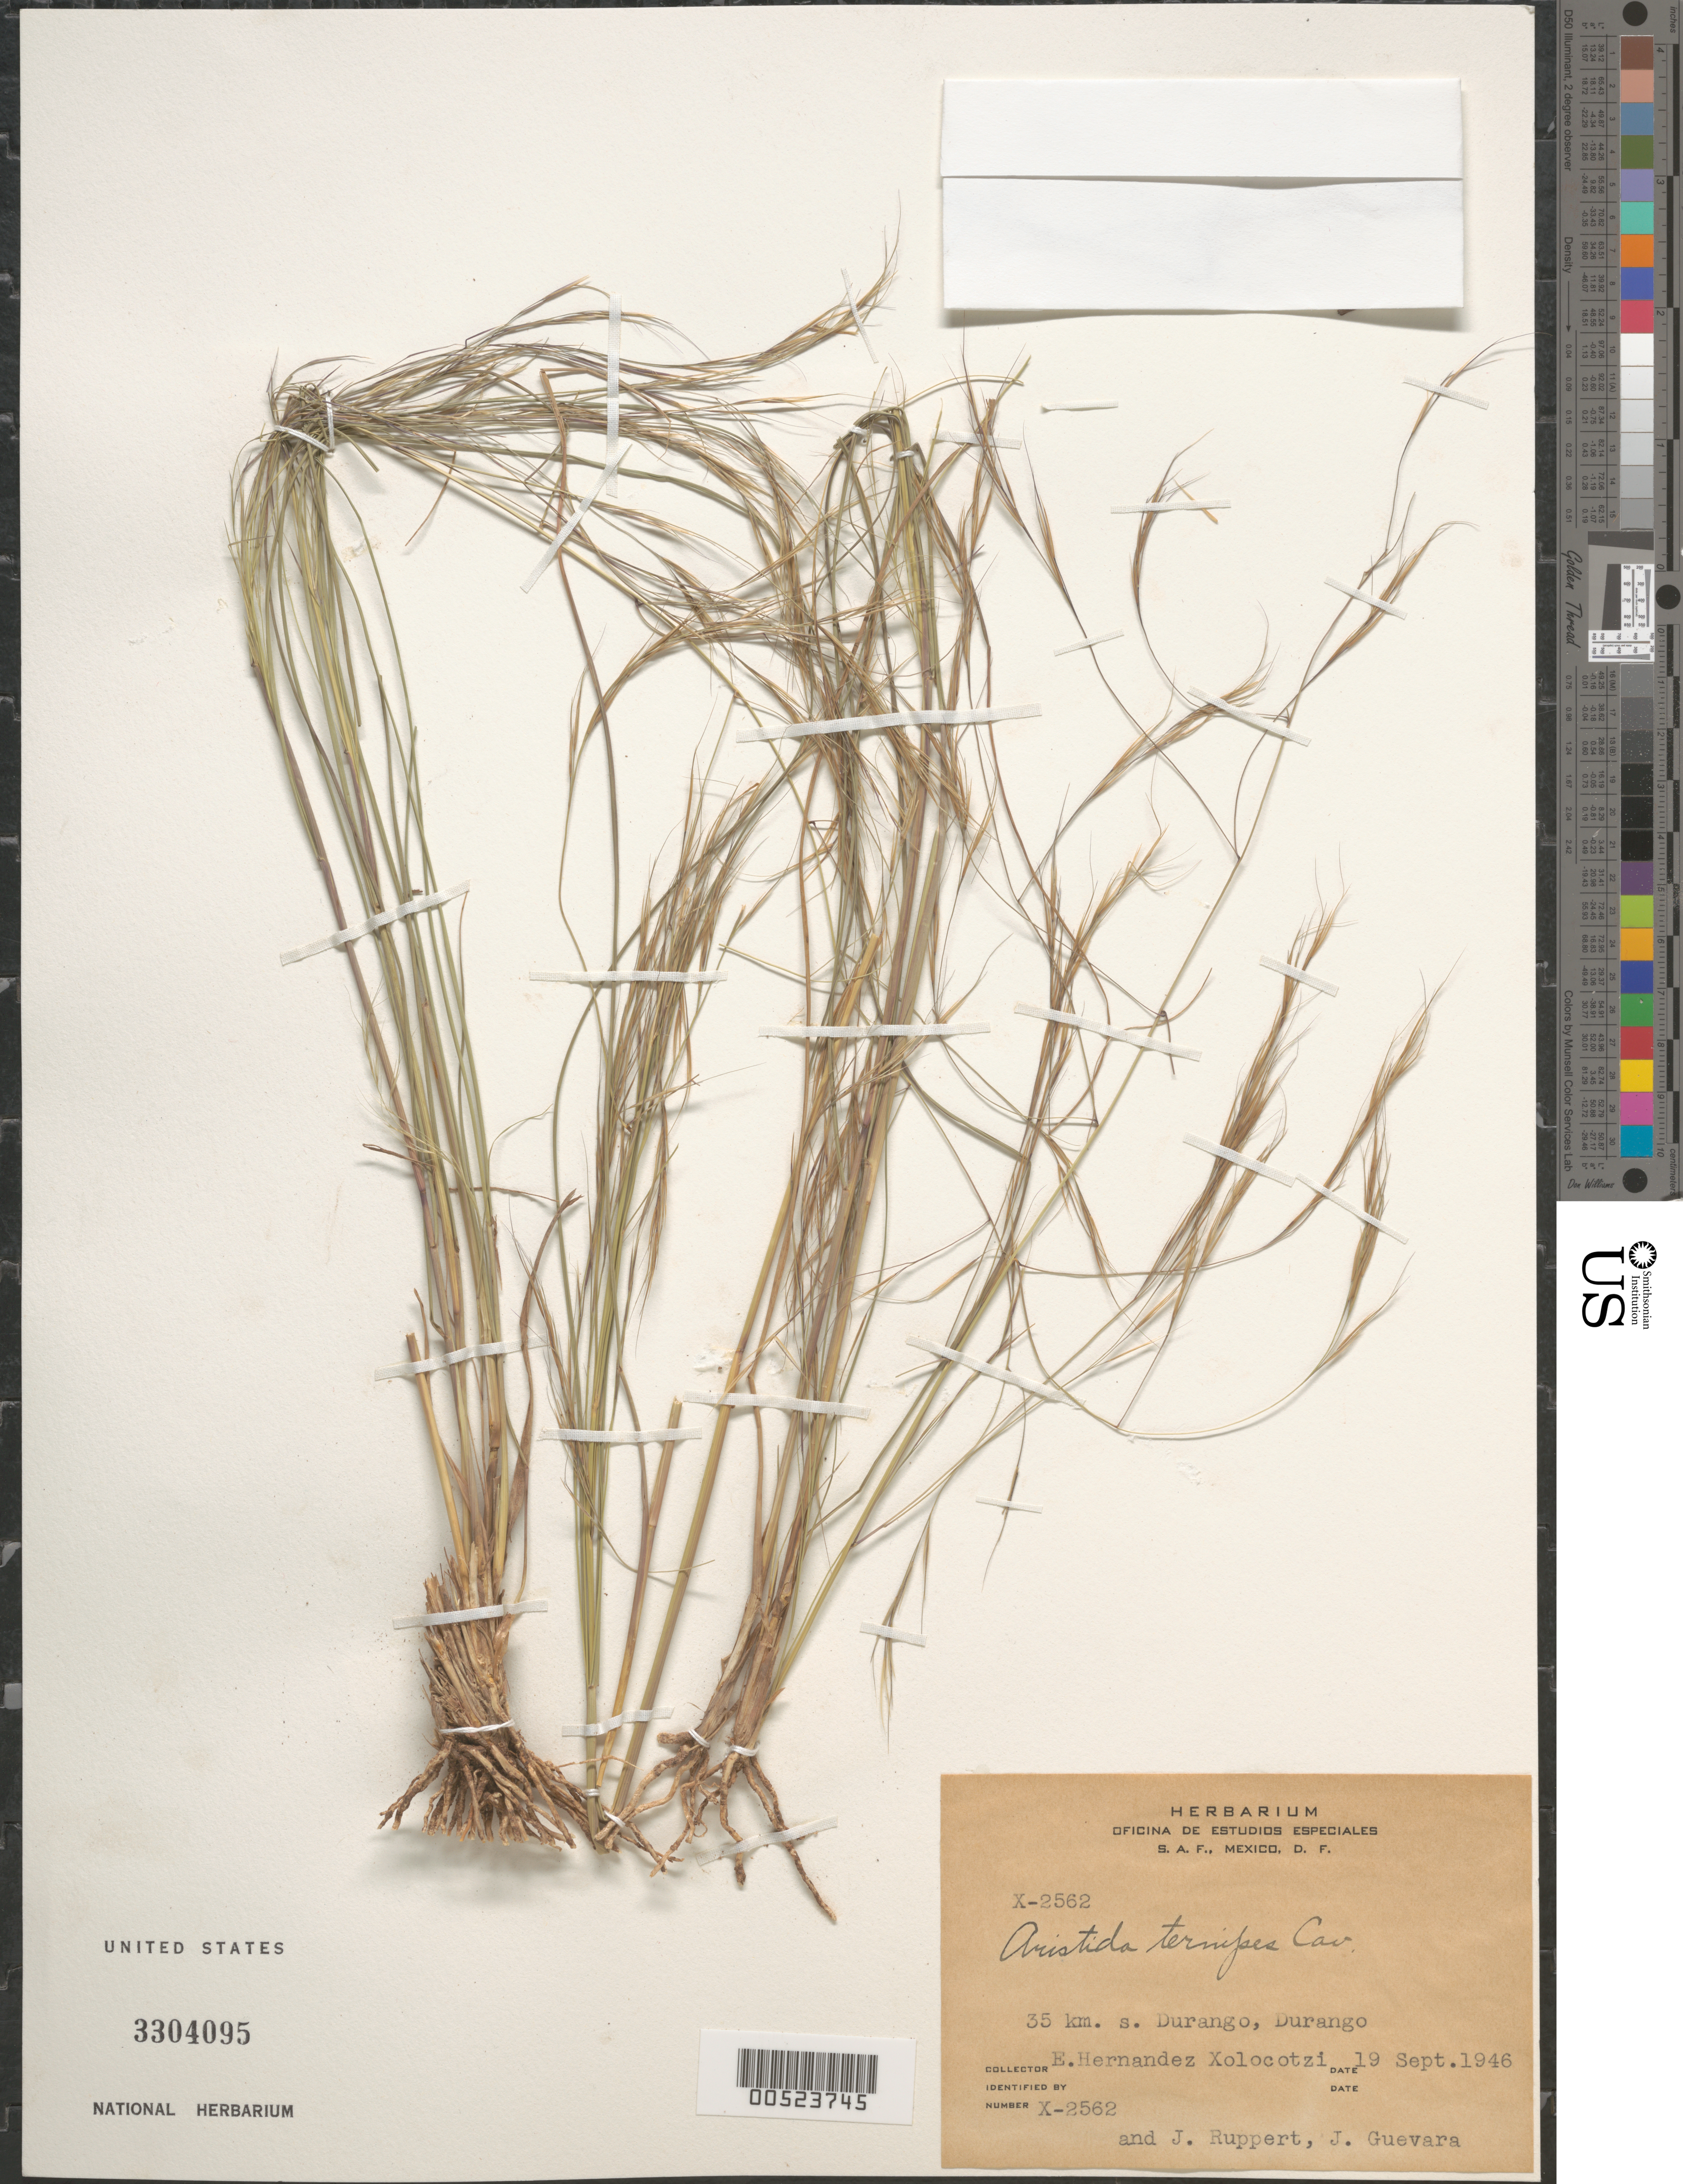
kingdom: Plantae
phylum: Tracheophyta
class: Liliopsida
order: Poales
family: Poaceae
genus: Aristida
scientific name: Aristida ternipes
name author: Cav.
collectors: E. I. Hernández-X., J. Ruppert & J. Guevara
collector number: X-2562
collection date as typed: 19 Sep 1946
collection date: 1946-09-19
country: Mexico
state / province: Durango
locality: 35 km S of Durango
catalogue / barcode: US 3304095